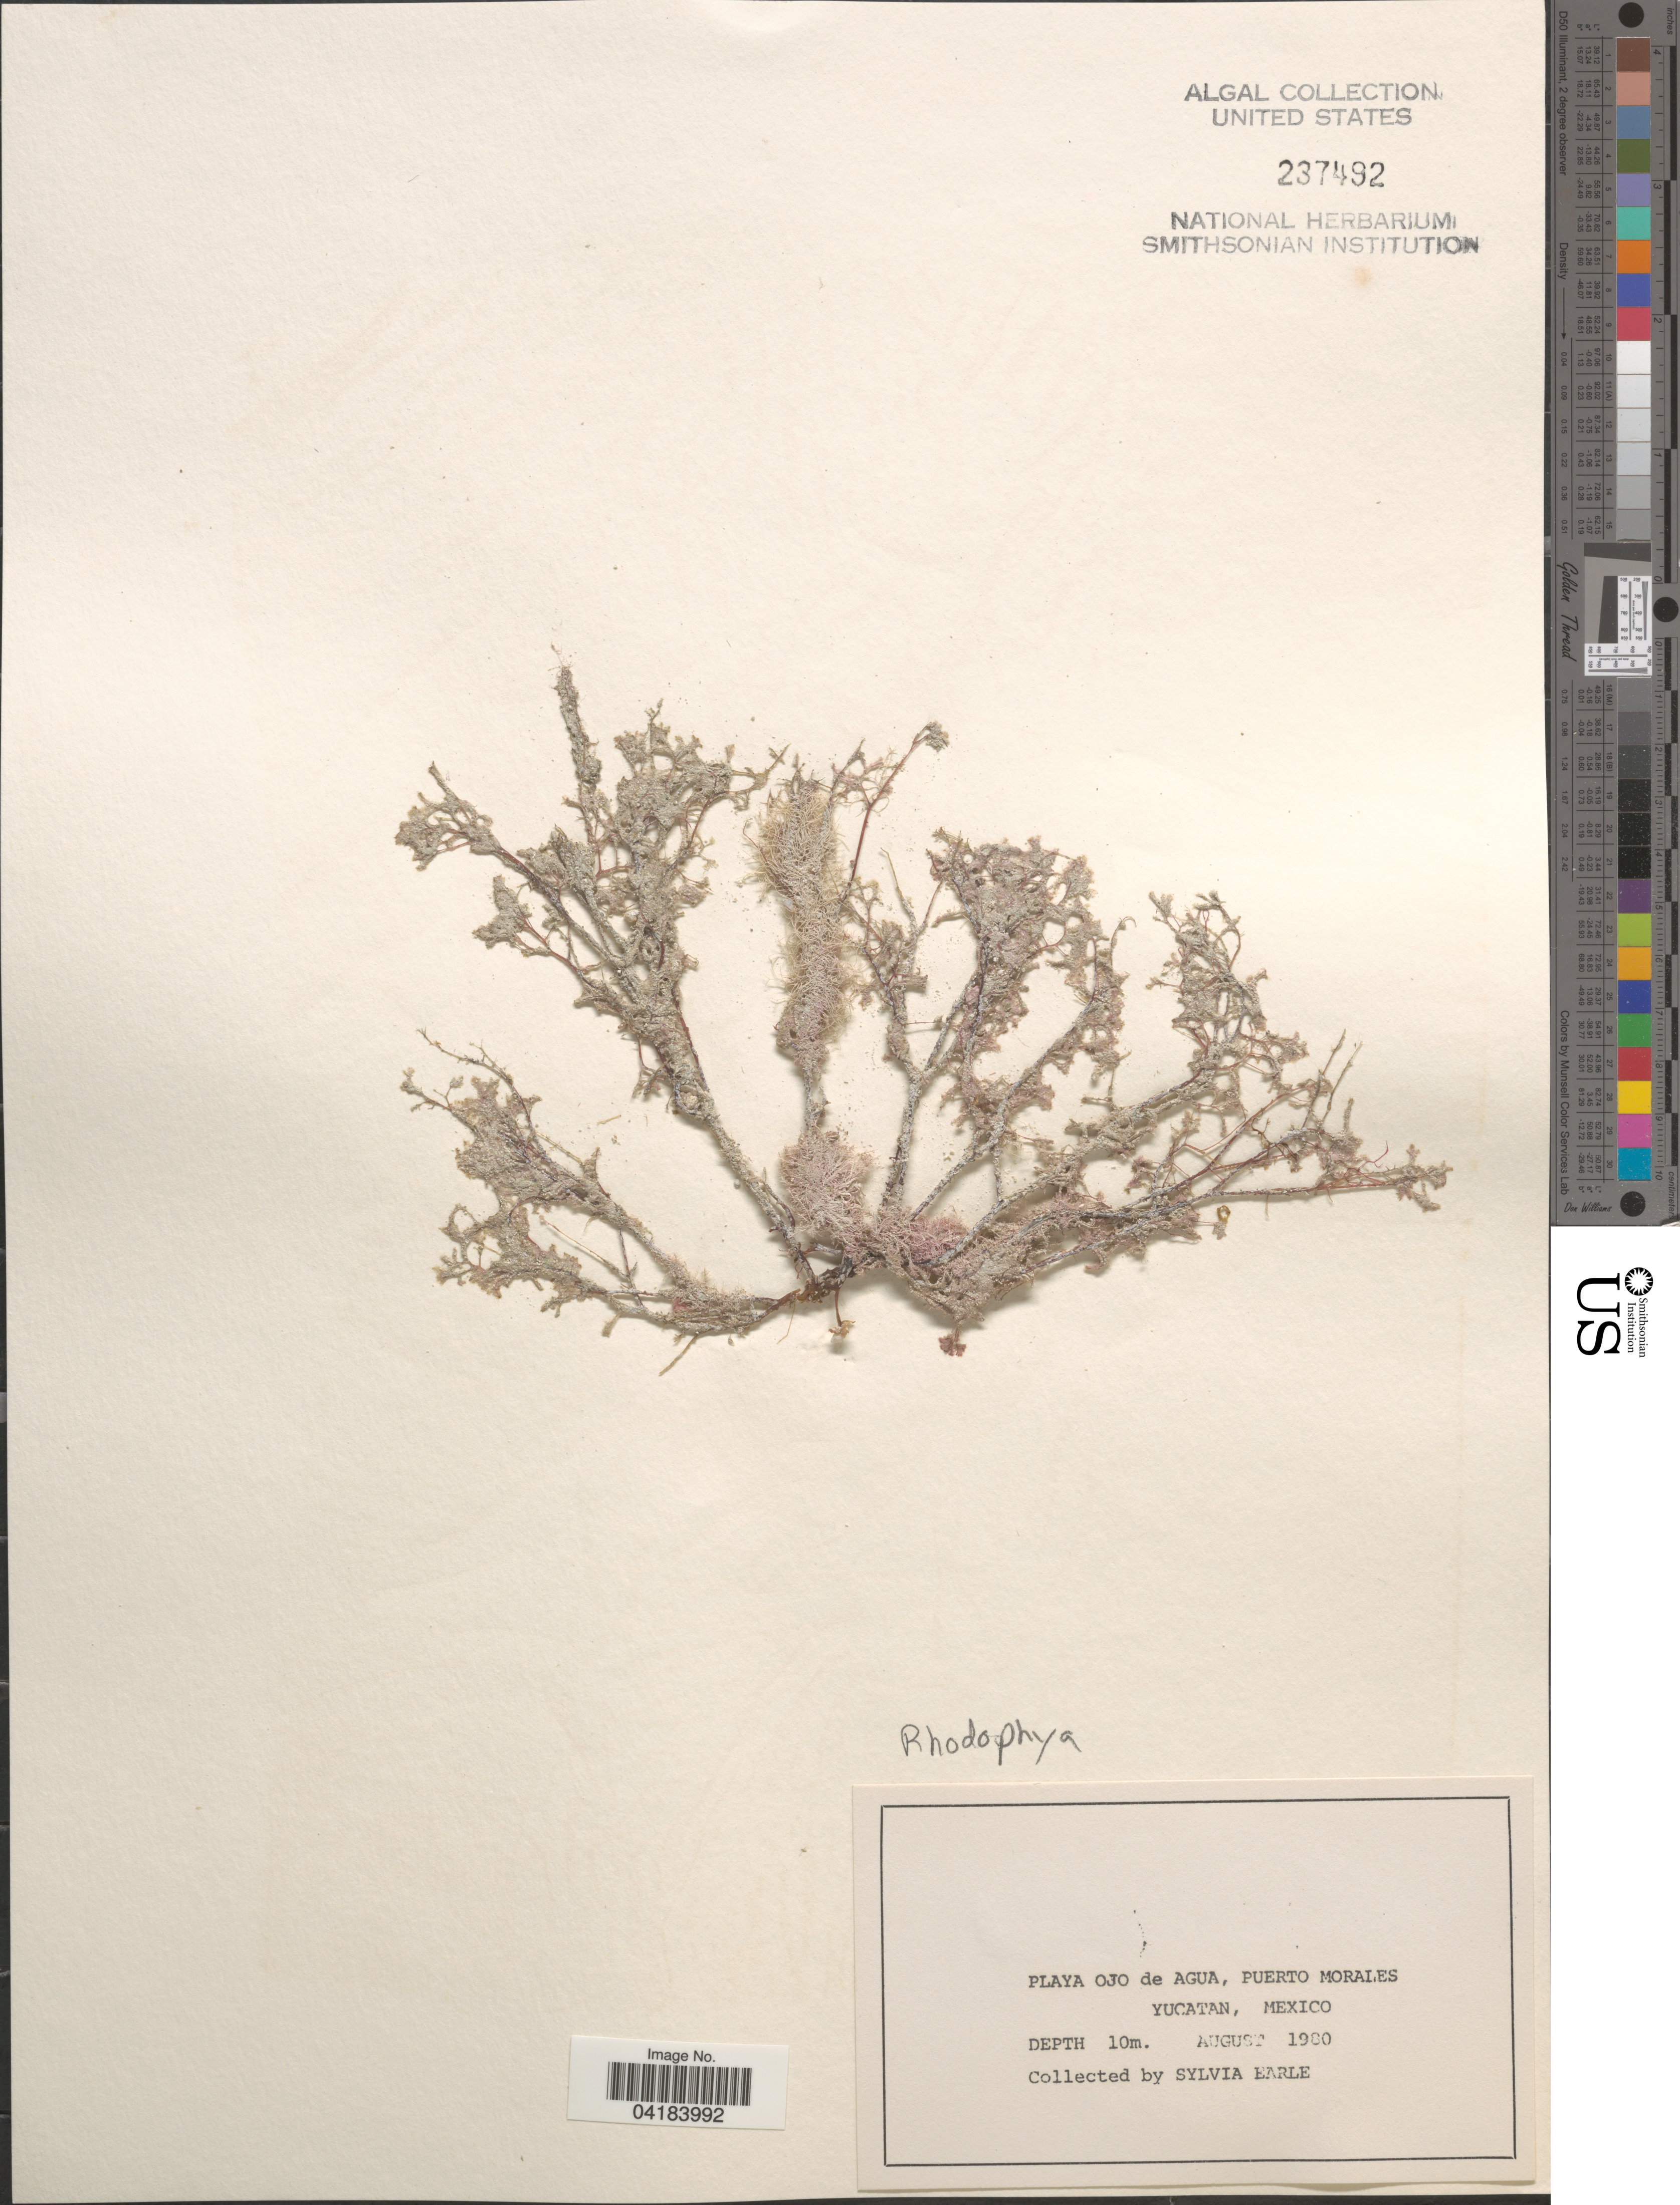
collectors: S. A. Earle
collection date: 1980-08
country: Mexico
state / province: Yucatán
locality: Playa Ojo de Agua, Puerto Morales.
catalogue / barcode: US 237492